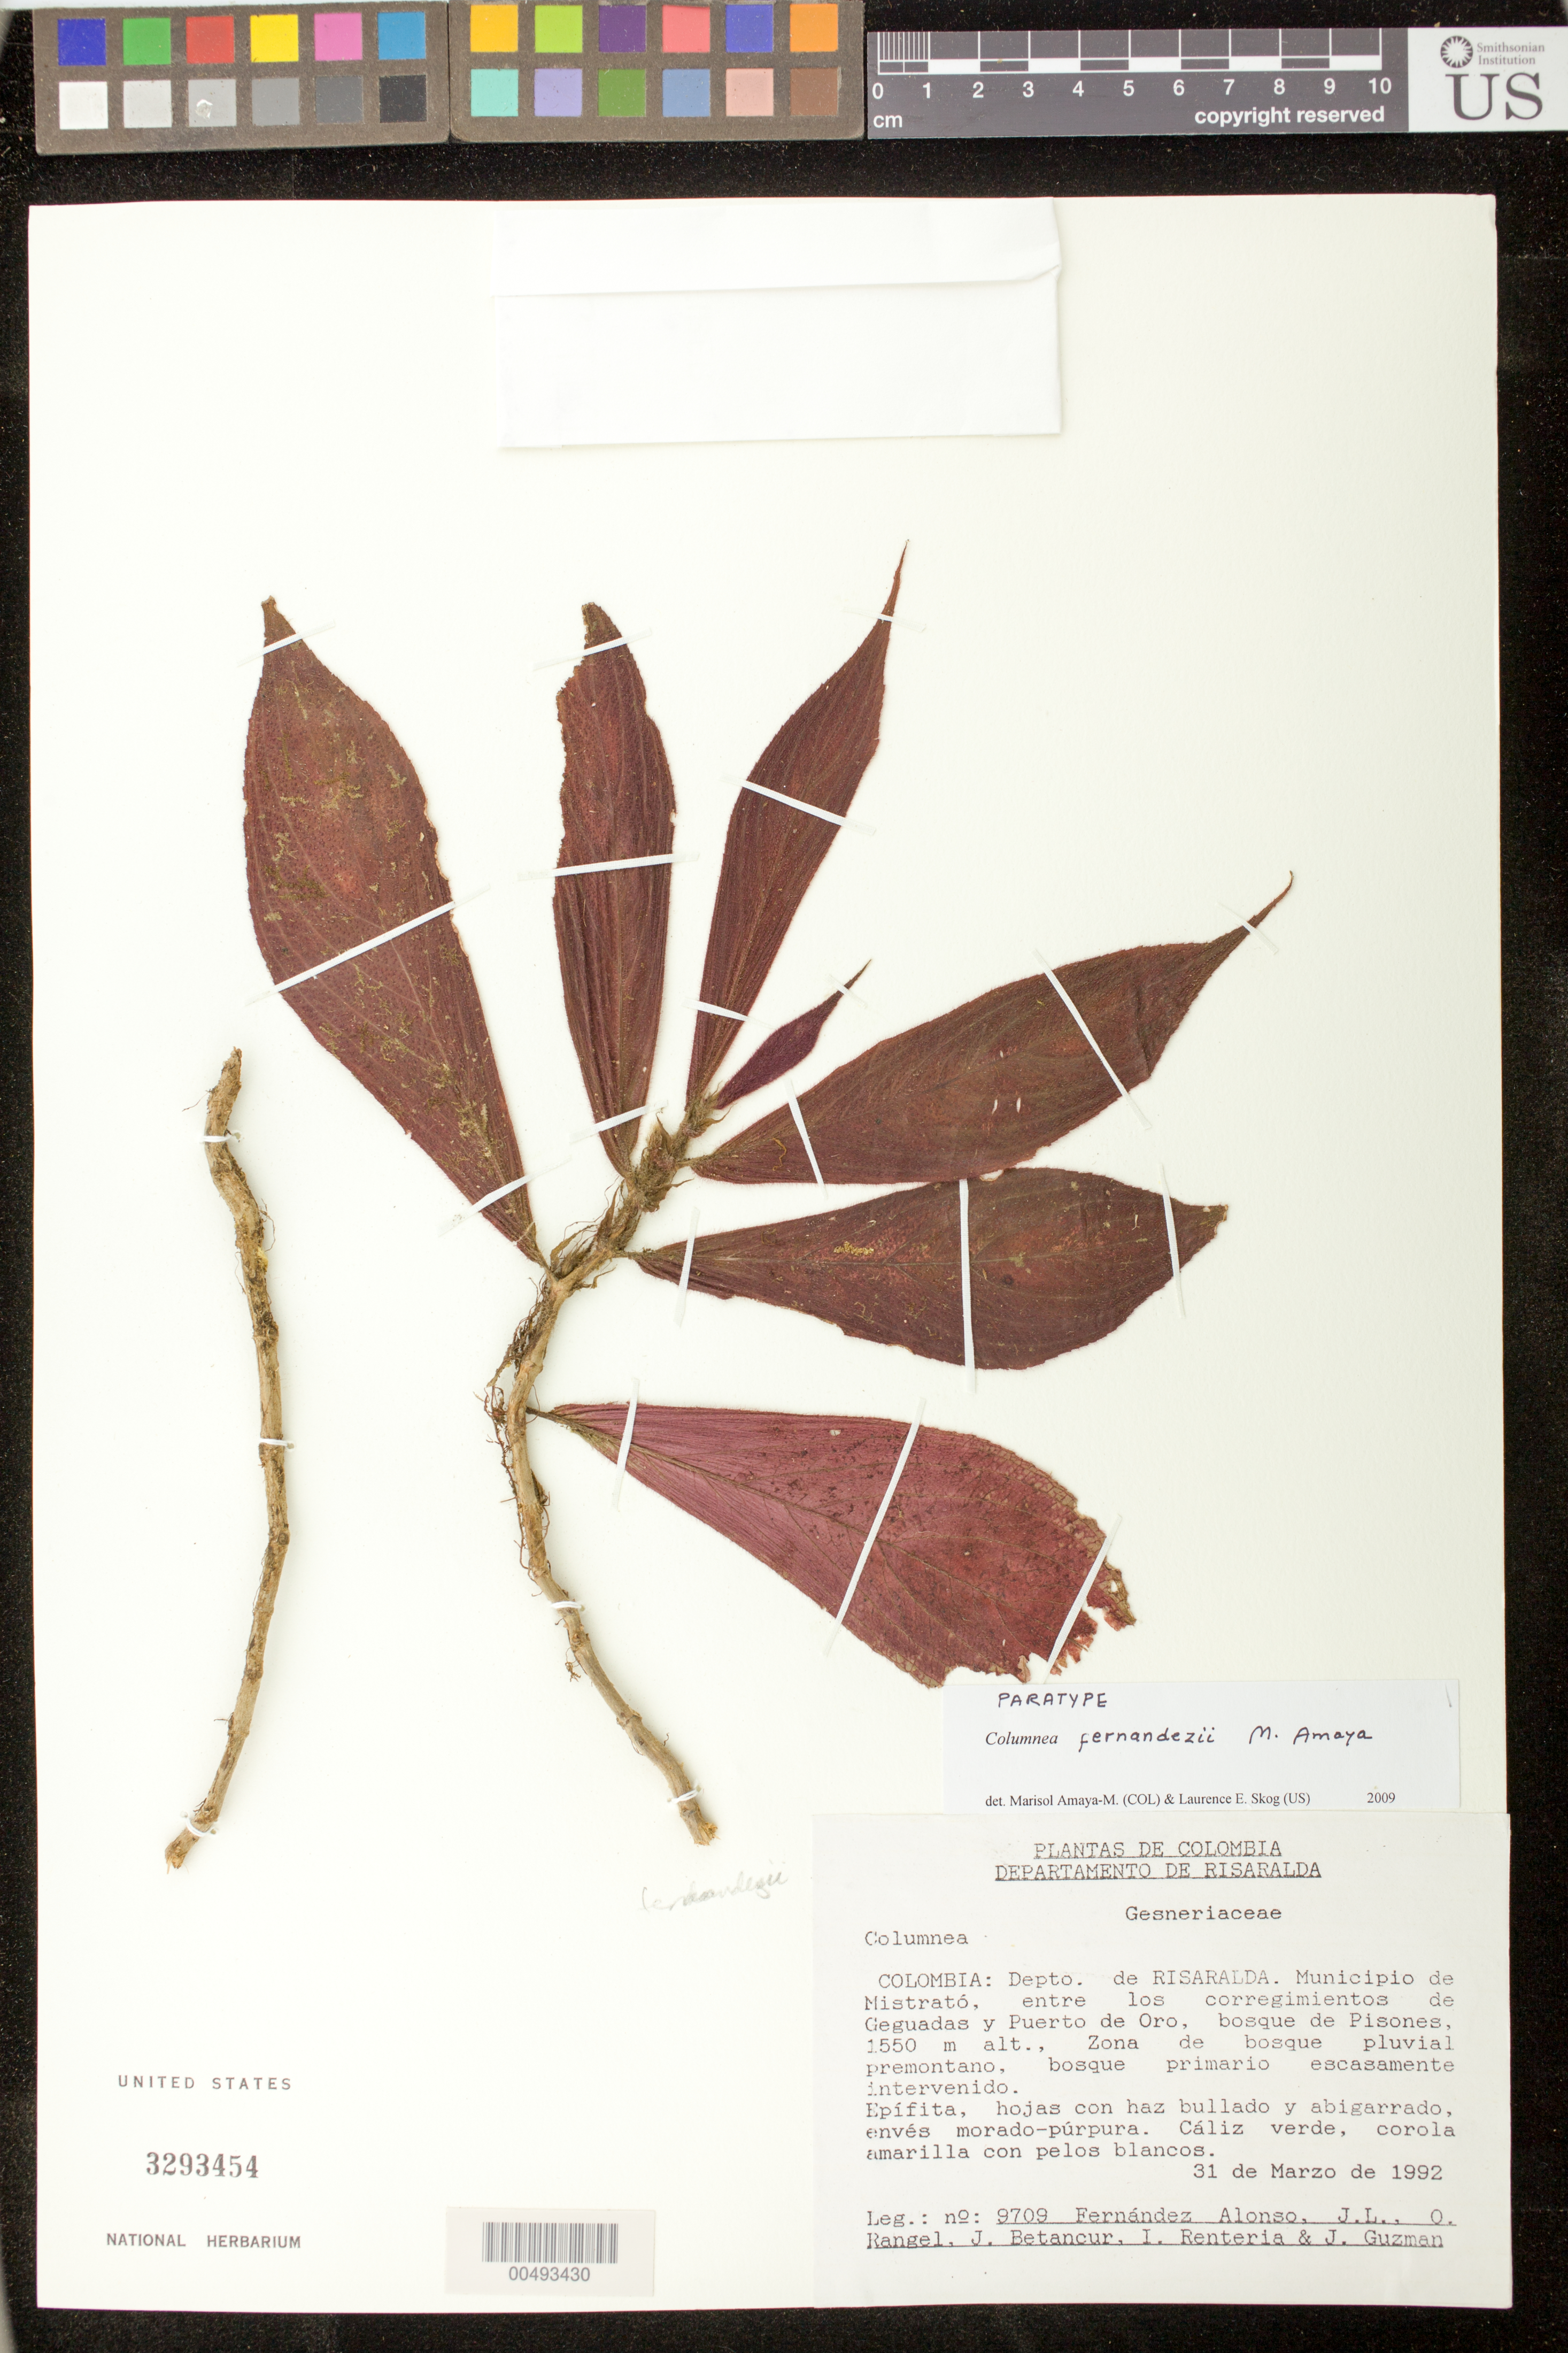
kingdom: Plantae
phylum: Tracheophyta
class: Magnoliopsida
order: Lamiales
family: Gesneriaceae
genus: Columnea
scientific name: Columnea fernandezii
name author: M. Amaya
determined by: Amaya-Márquez, M.; Skog, Laurence E.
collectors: J. L. Fernández-Alonso, J. O. Rangel Ch., I. Renteria, J. C. Betancur & J. Guzman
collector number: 9709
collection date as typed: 31 Mar 1992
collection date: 1992-03-31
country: Colombia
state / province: Risaralda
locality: Depto. de Risaralda, Municipio de Mistrató, entre los corregimientos de Geguadas y Puerto de Oro, bosque de Pisones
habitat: Zona de bosque pluvial premontano, bosque primario escasamente intervenido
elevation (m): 1550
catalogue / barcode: US 3293454